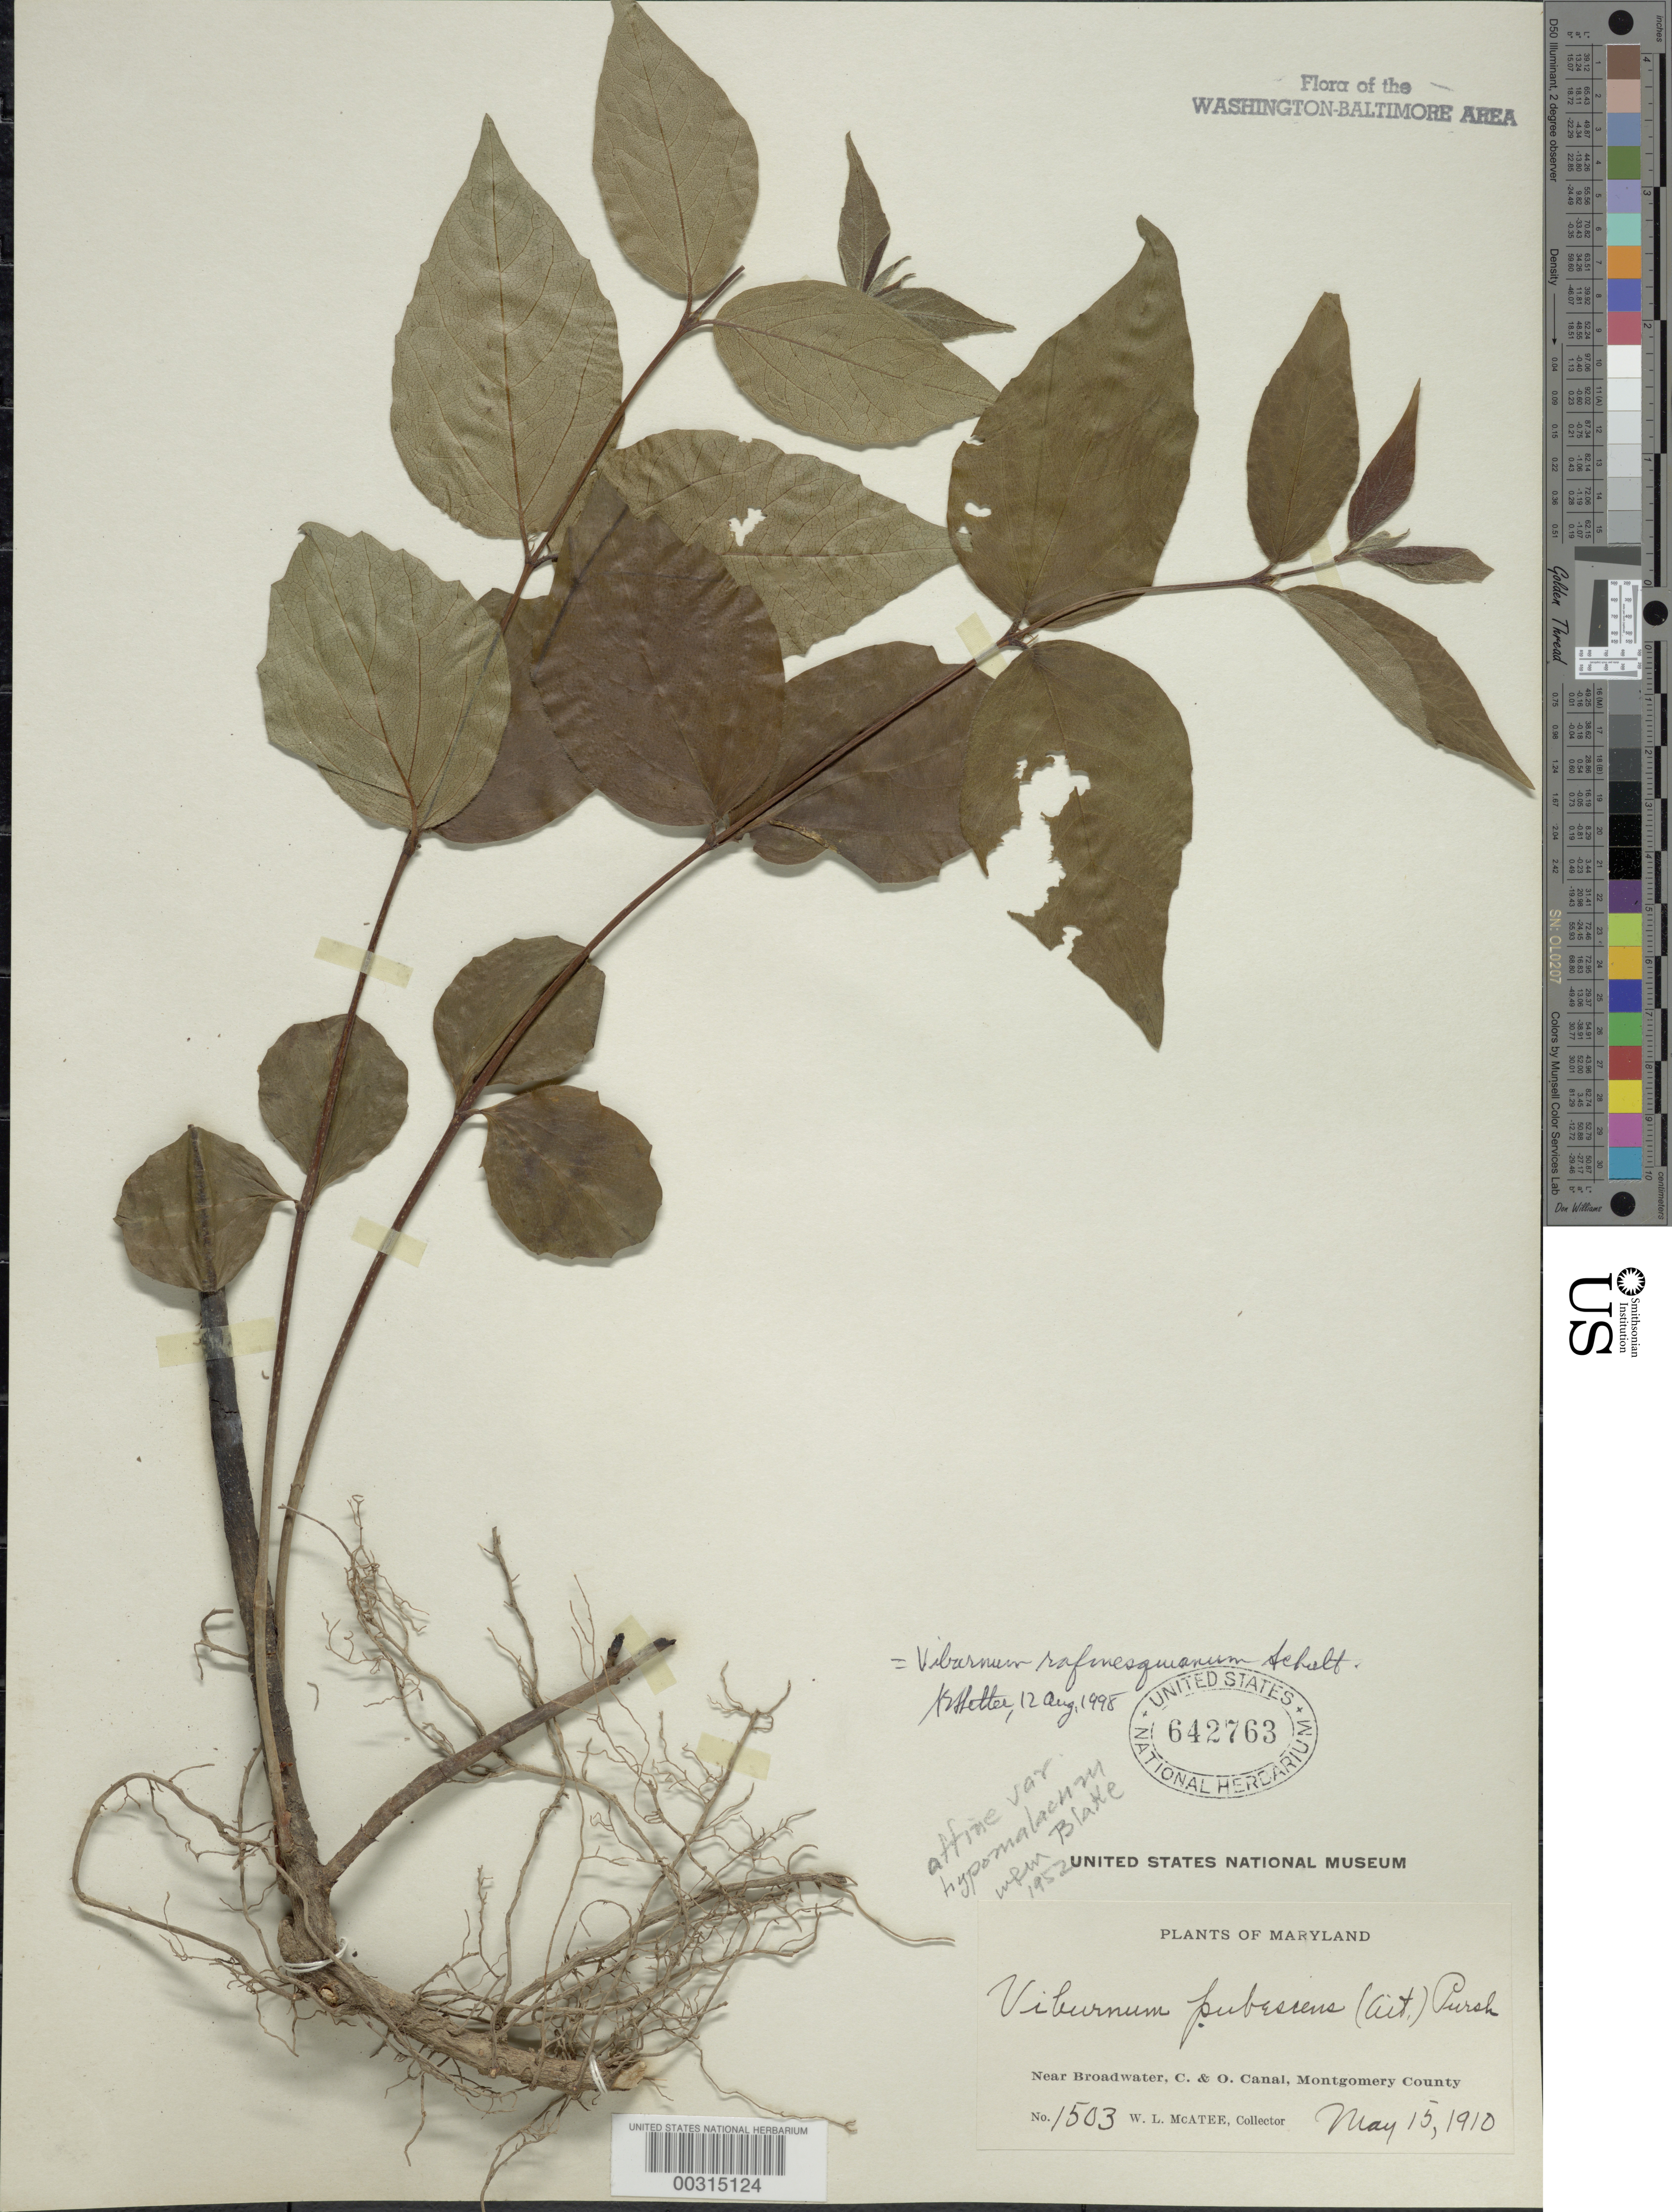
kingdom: Plantae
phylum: Tracheophyta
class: Magnoliopsida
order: Dipsacales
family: Viburnaceae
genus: Viburnum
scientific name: Viburnum rafinesqueanum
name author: Schult.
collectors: W. McAtee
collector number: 1508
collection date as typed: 15 May 1910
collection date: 1910-05-15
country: United States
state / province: Maryland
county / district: Montgomery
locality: Broadwater, C and O Canal C. & O. Canal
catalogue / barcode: US 642763